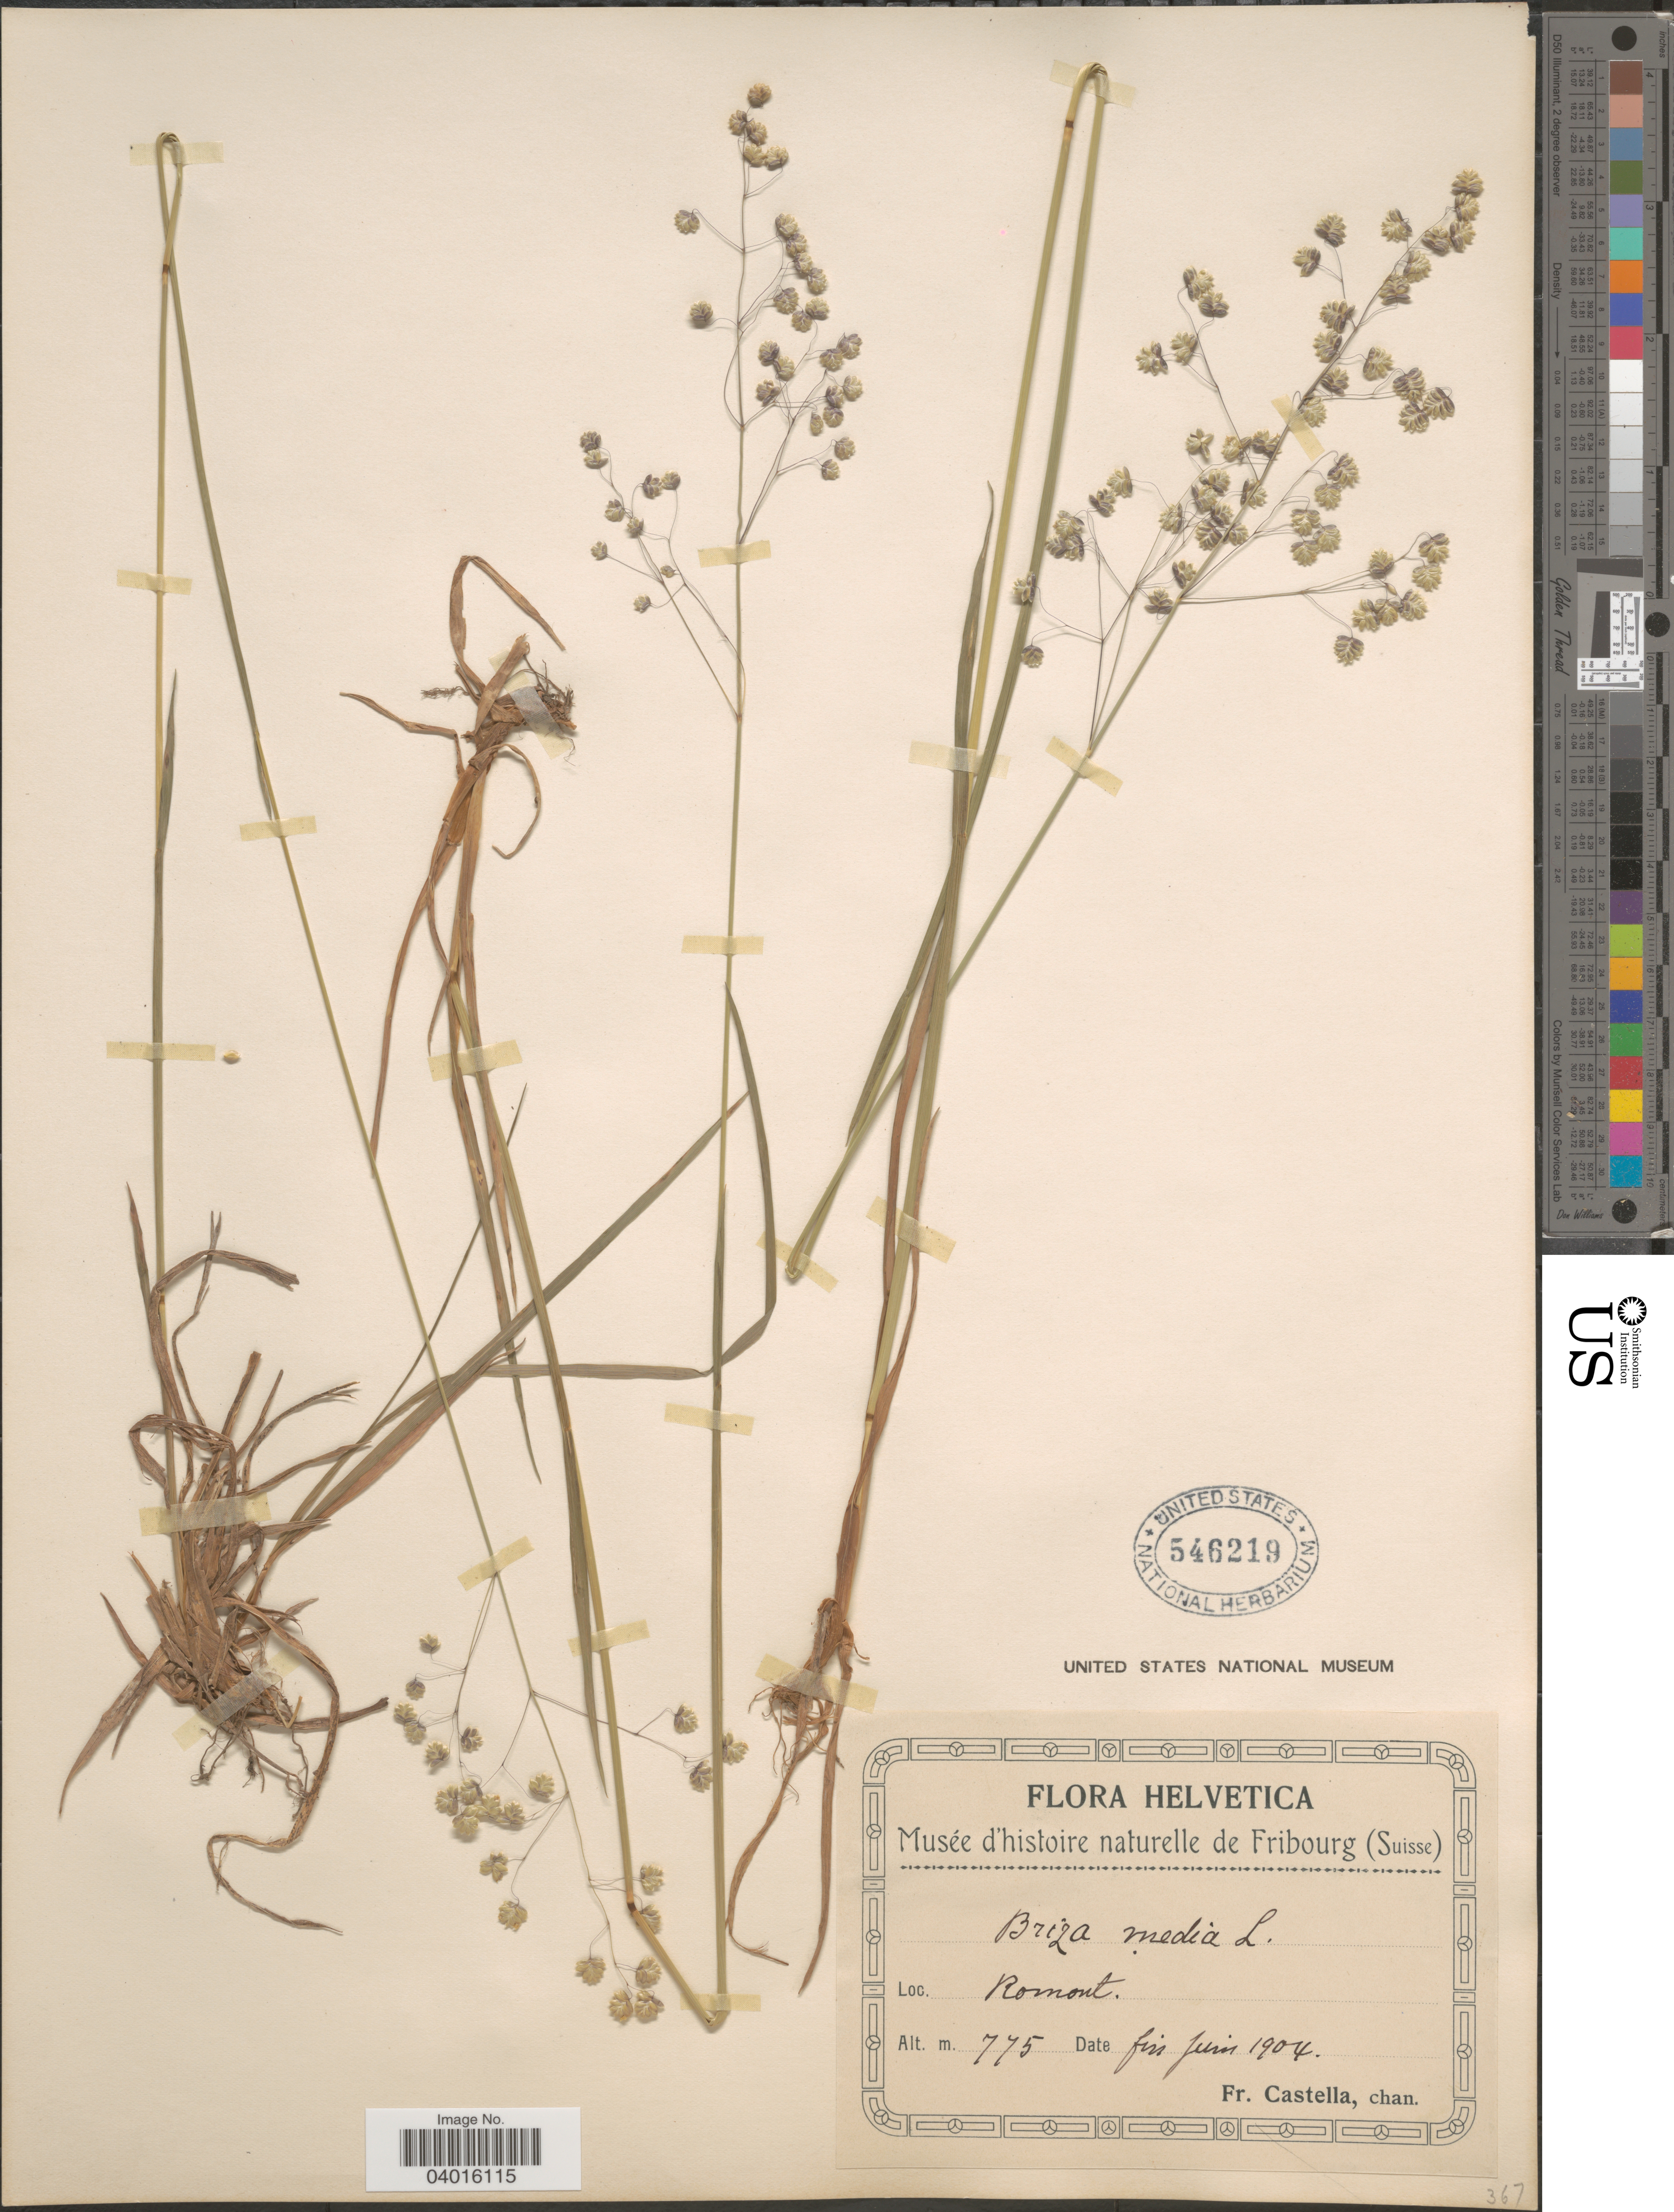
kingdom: Plantae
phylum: Tracheophyta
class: Liliopsida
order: Poales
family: Poaceae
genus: Briza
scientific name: Briza media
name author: L.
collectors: Fr. Castella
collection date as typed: fin Juin 1904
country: Switzerland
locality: Helvetica. Romont.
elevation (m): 775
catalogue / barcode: US 546219